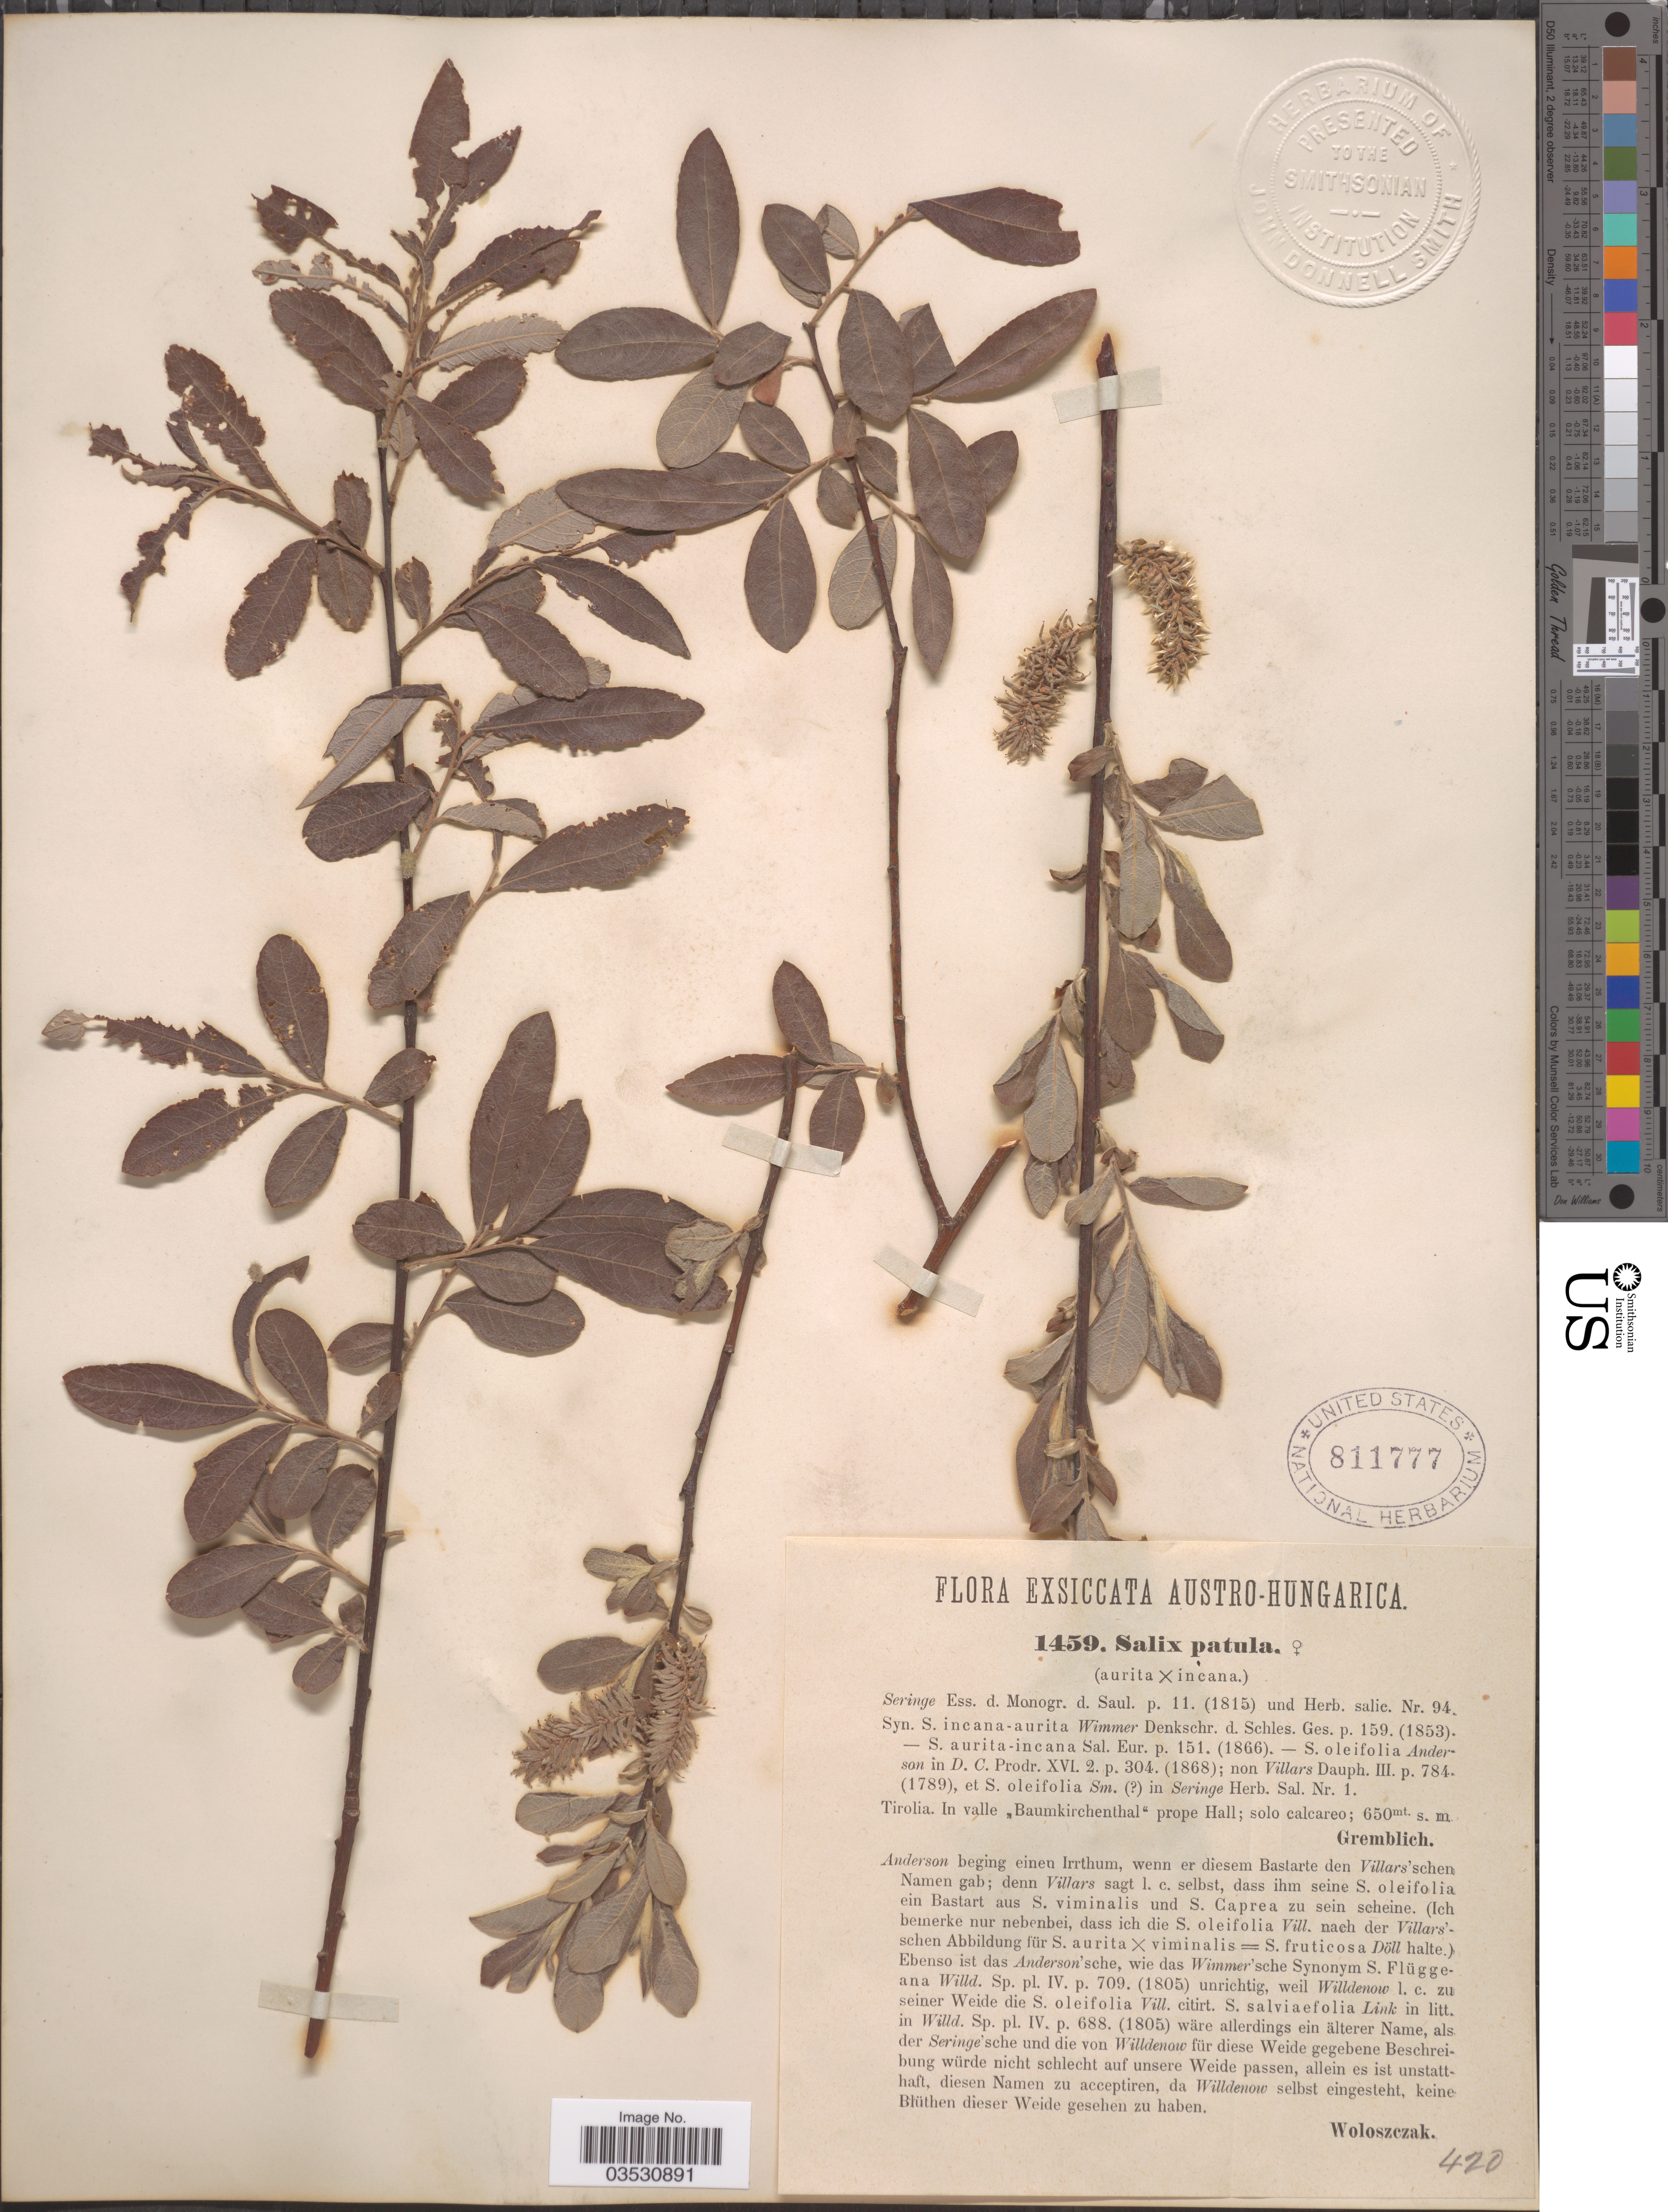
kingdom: Plantae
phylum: Tracheophyta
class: Magnoliopsida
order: Malpighiales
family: Salicaceae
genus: Salix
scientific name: Salix patula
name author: Ser.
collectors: -. Gremblich & Woloszczak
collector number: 1459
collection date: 1815/1868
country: Austria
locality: Austro-Hungarica. Tirolia. In valle "Baumkirchenthal" prope Hall.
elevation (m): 650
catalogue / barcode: US 811777